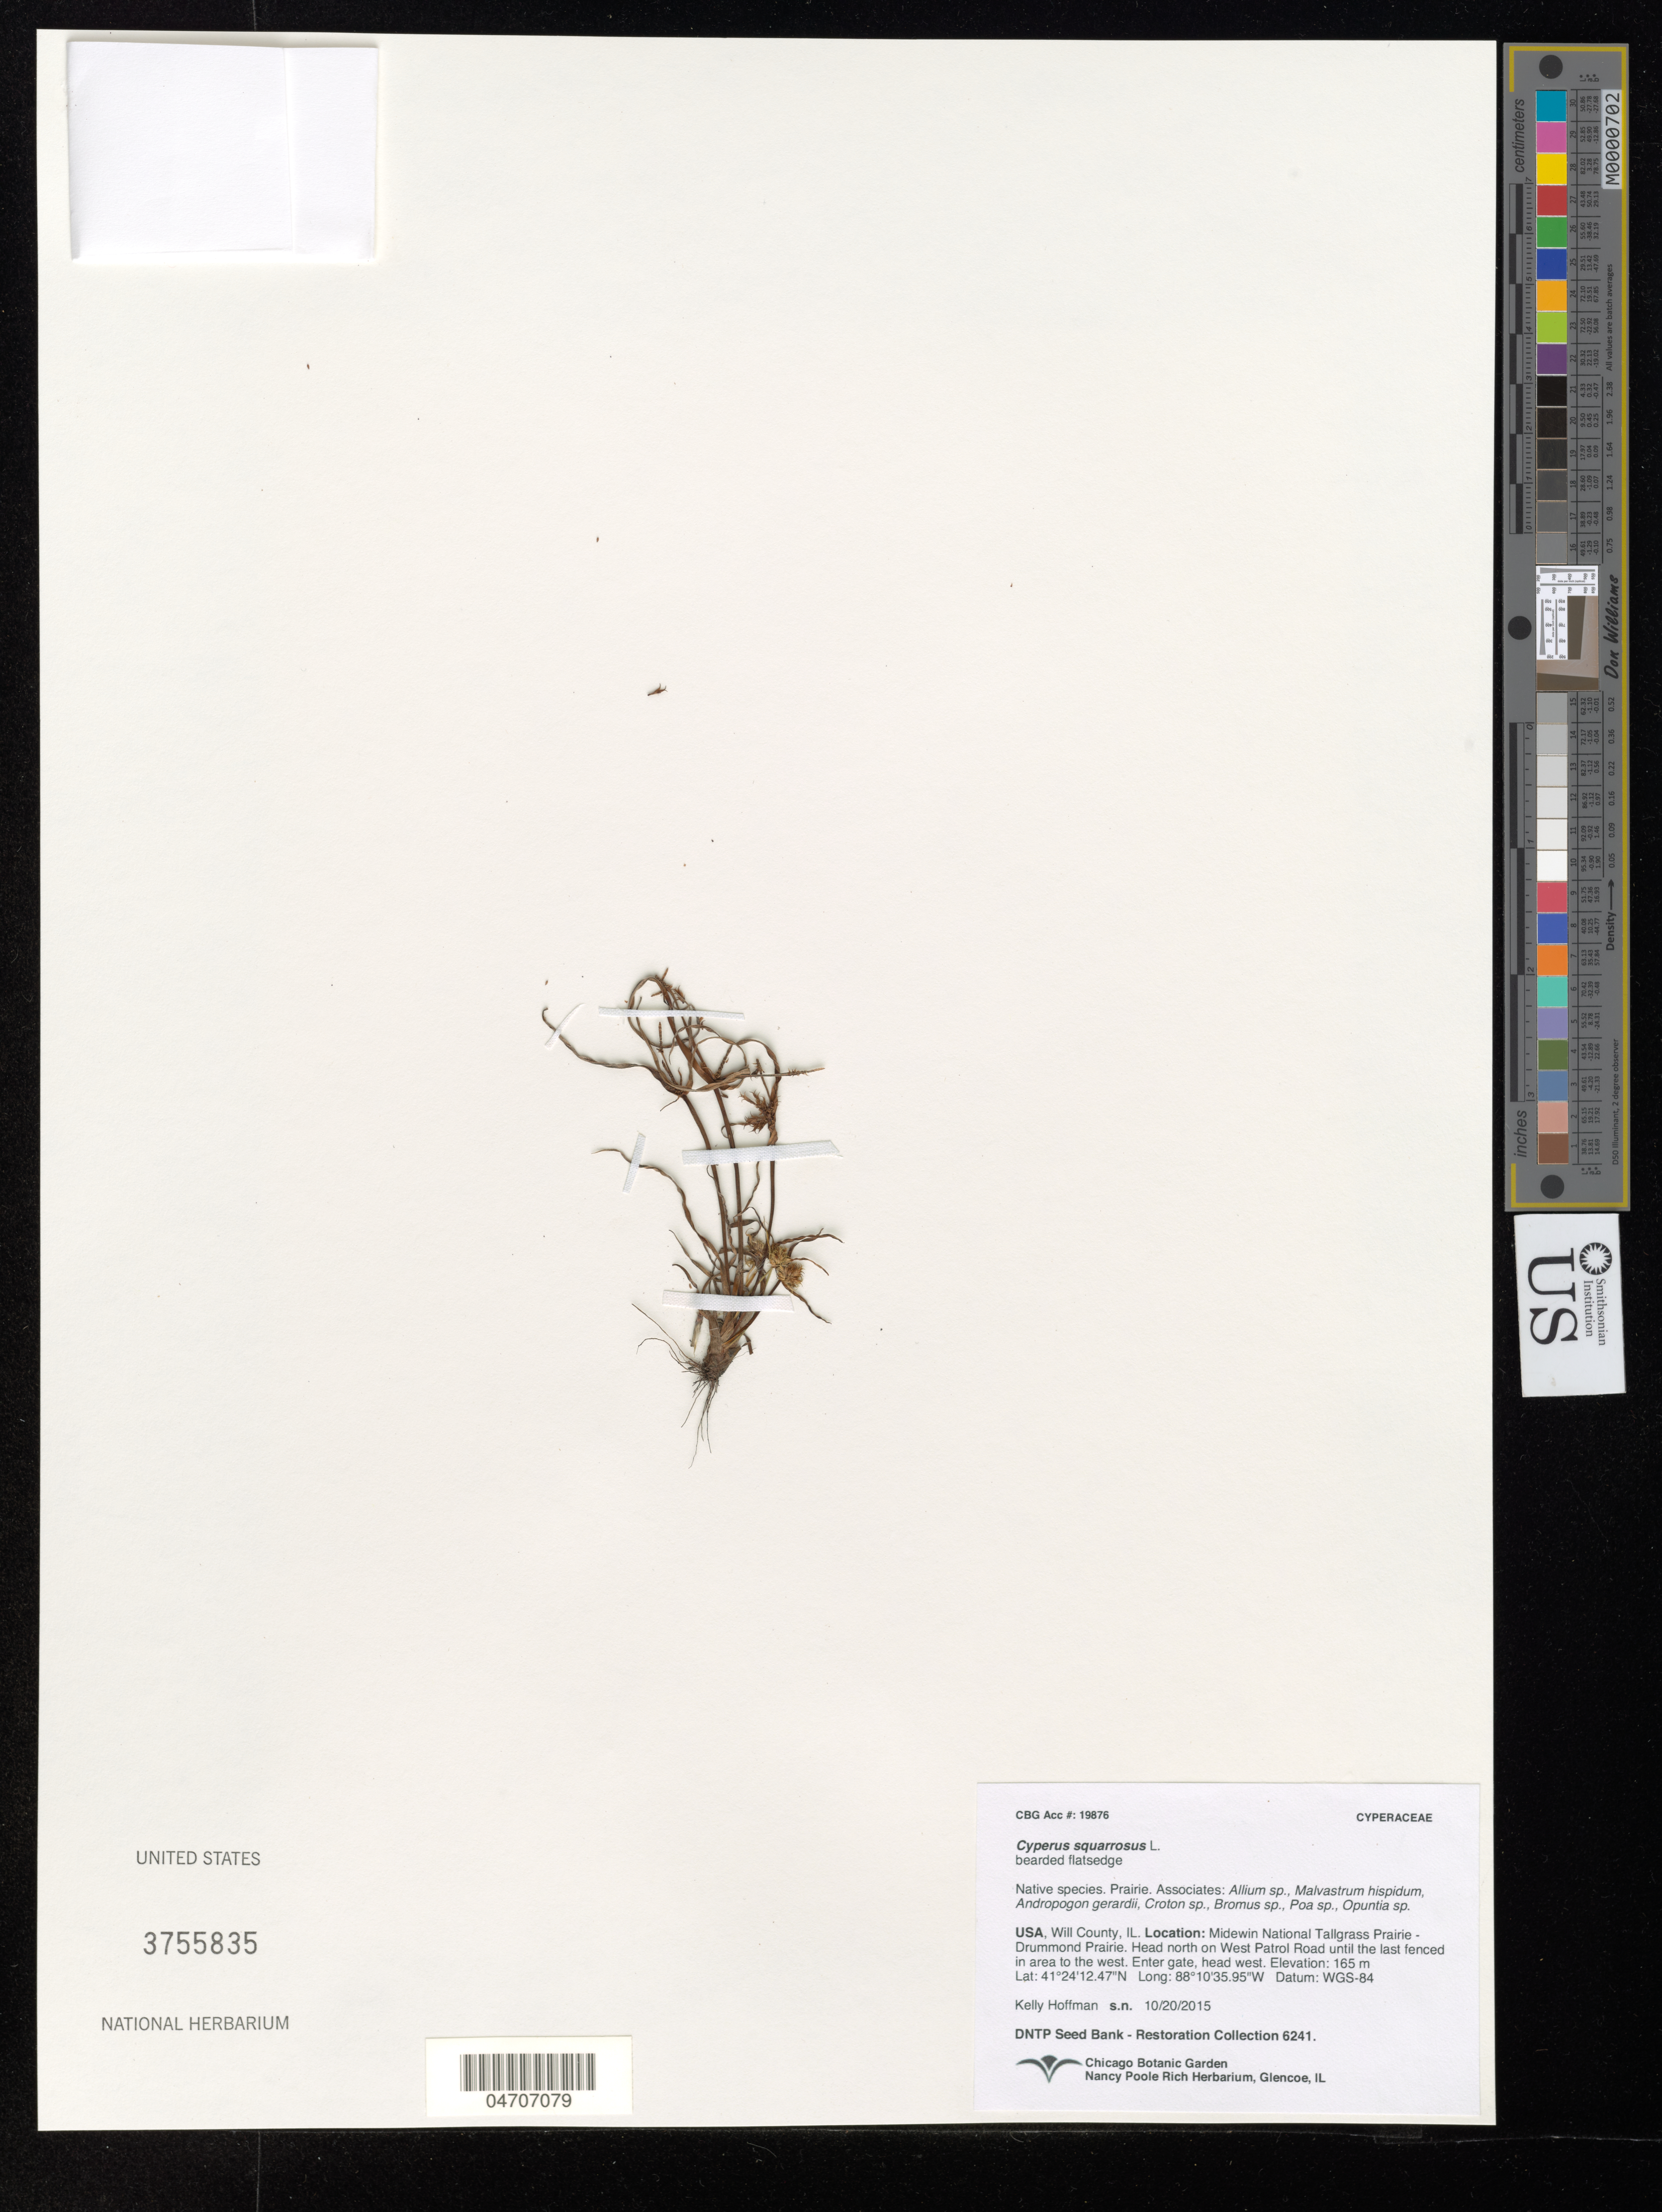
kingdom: Plantae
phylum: Tracheophyta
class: Liliopsida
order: Poales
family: Cyperaceae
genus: Cyperus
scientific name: Cyperus squarrosus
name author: L.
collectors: K. Hoffman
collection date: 2015-10-20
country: United States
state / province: Illinois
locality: Will County. Midewin National Tallgrass Prairie - Drummond Prairie. Head north on West Patrol Road until the last fenced in area to the west. Enter gate, head west.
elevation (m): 165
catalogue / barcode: US 3755835